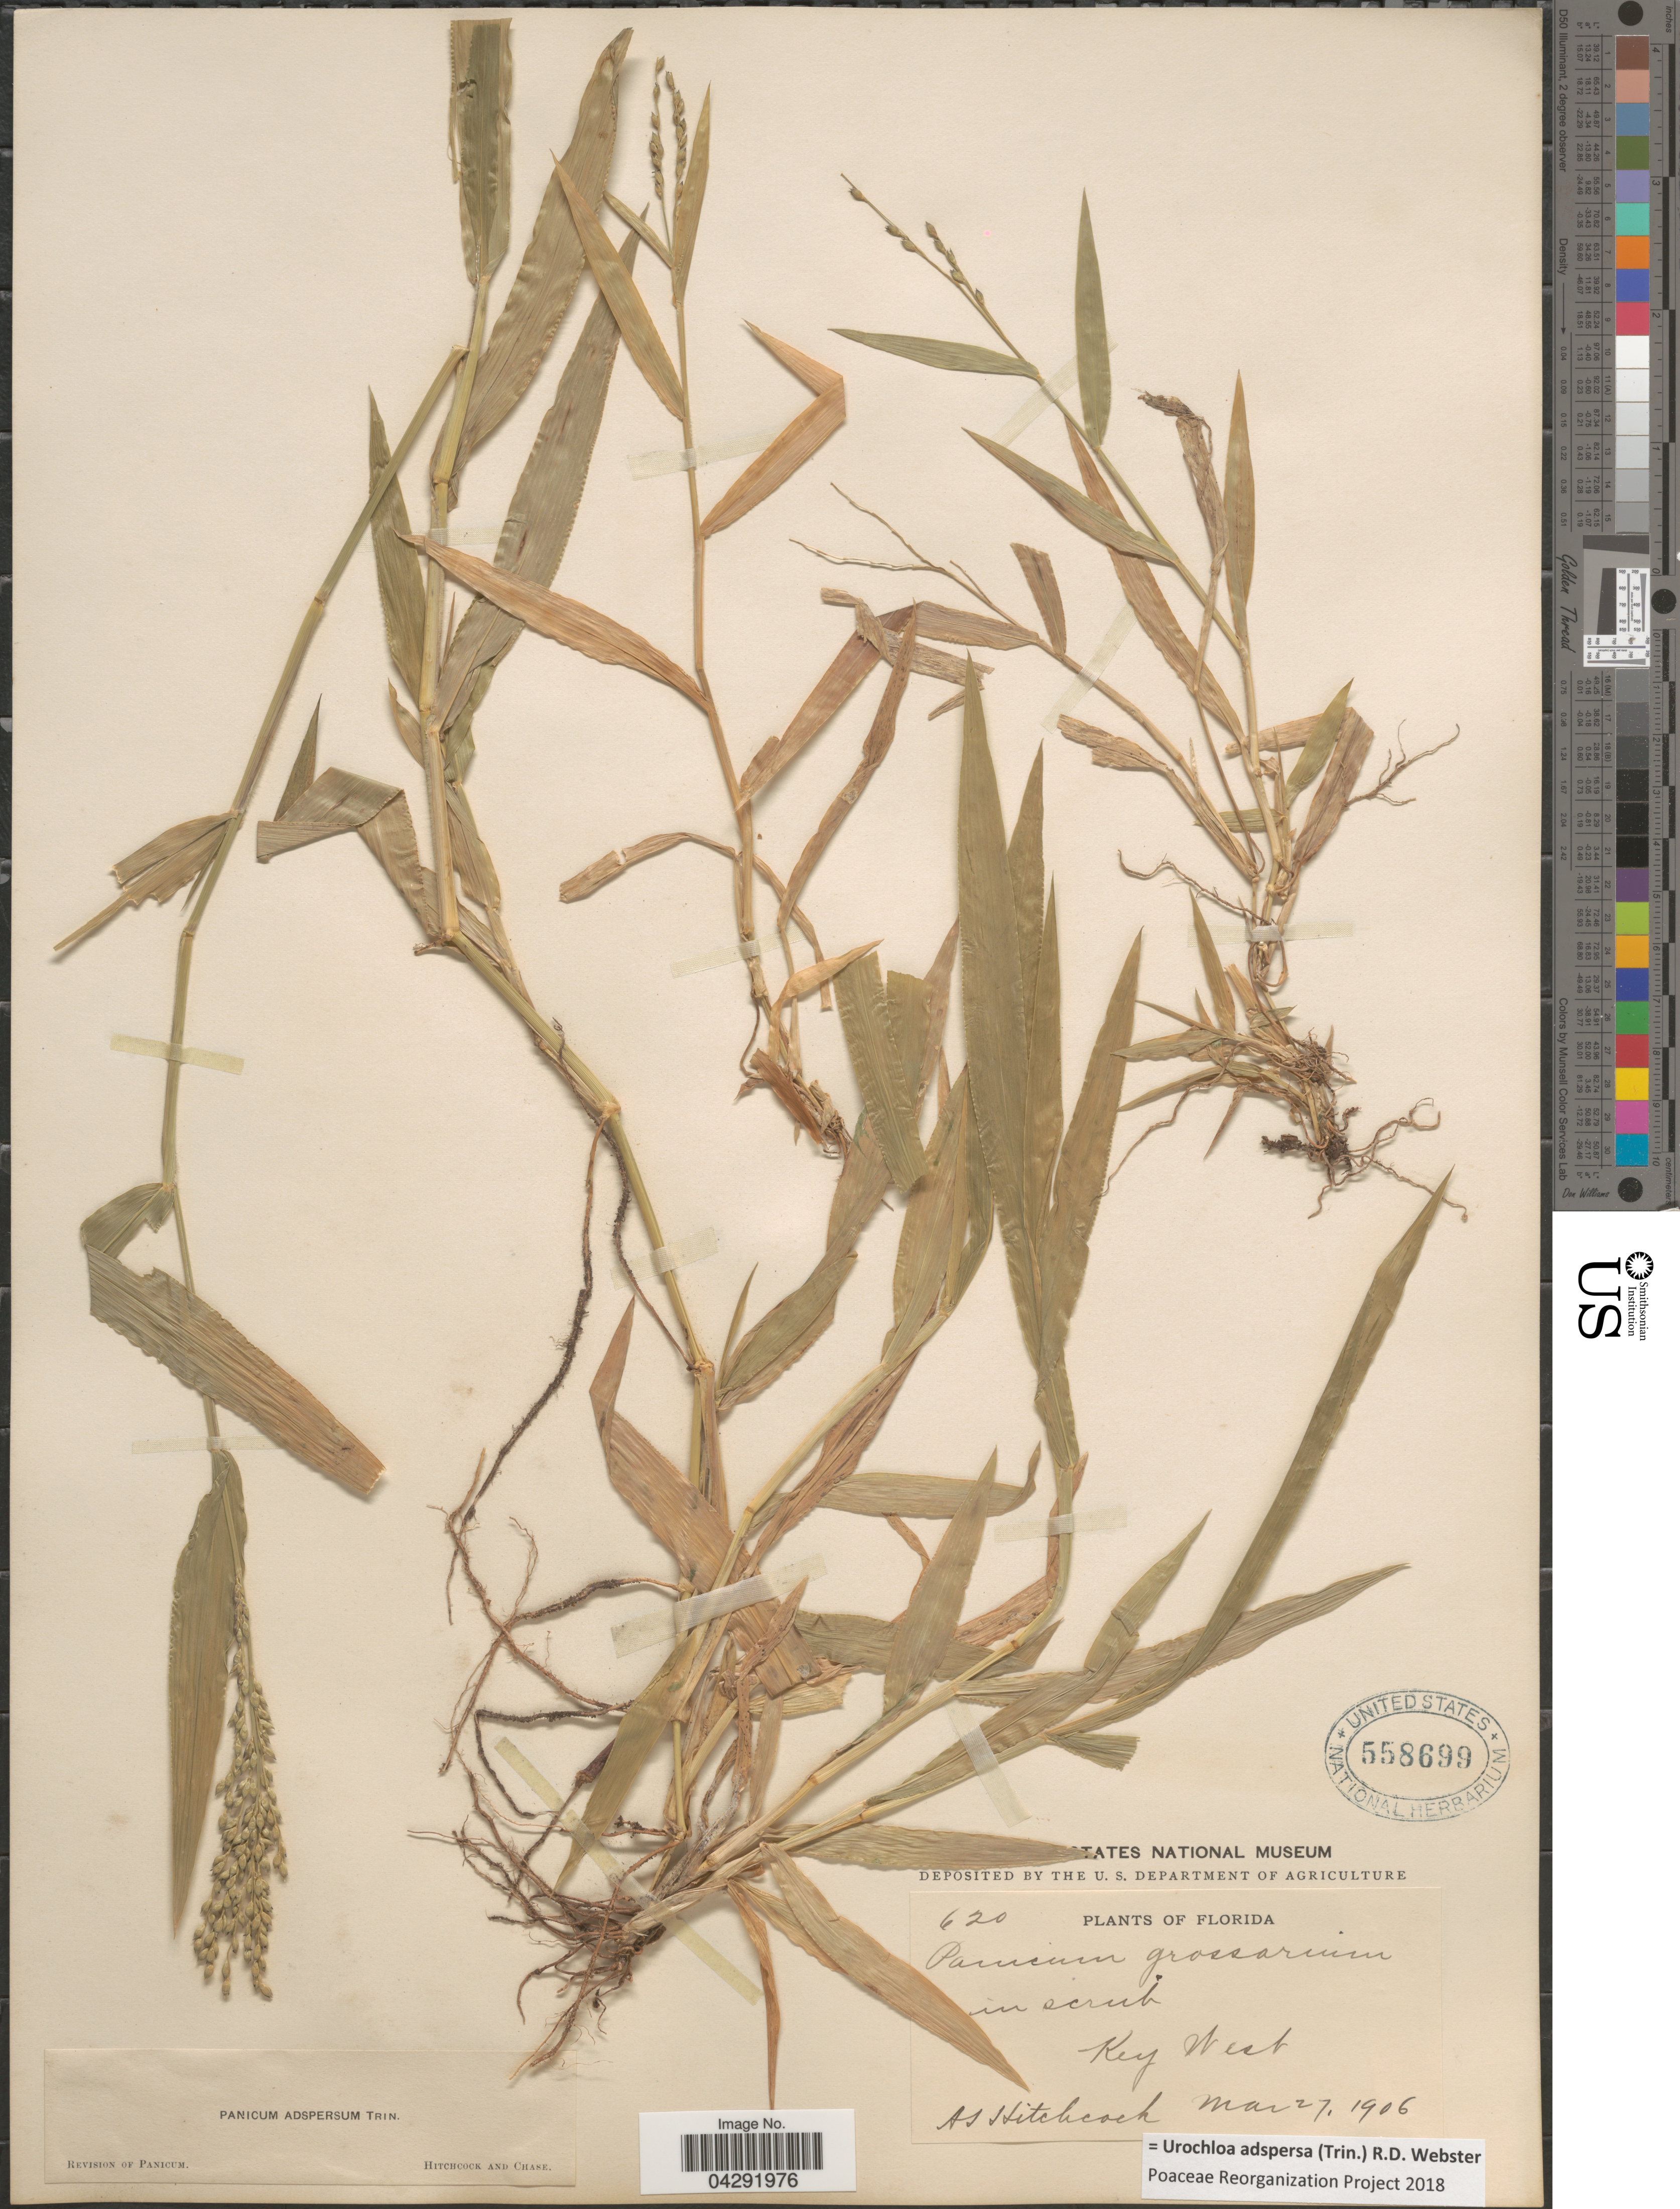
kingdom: Plantae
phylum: Tracheophyta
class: Liliopsida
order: Poales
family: Poaceae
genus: Urochloa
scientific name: Urochloa adspersa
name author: (Trin.) R.D. Webster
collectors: A. S. Hitchcock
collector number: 620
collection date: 1906-03-27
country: United States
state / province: Florida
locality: Key West.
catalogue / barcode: US 558699